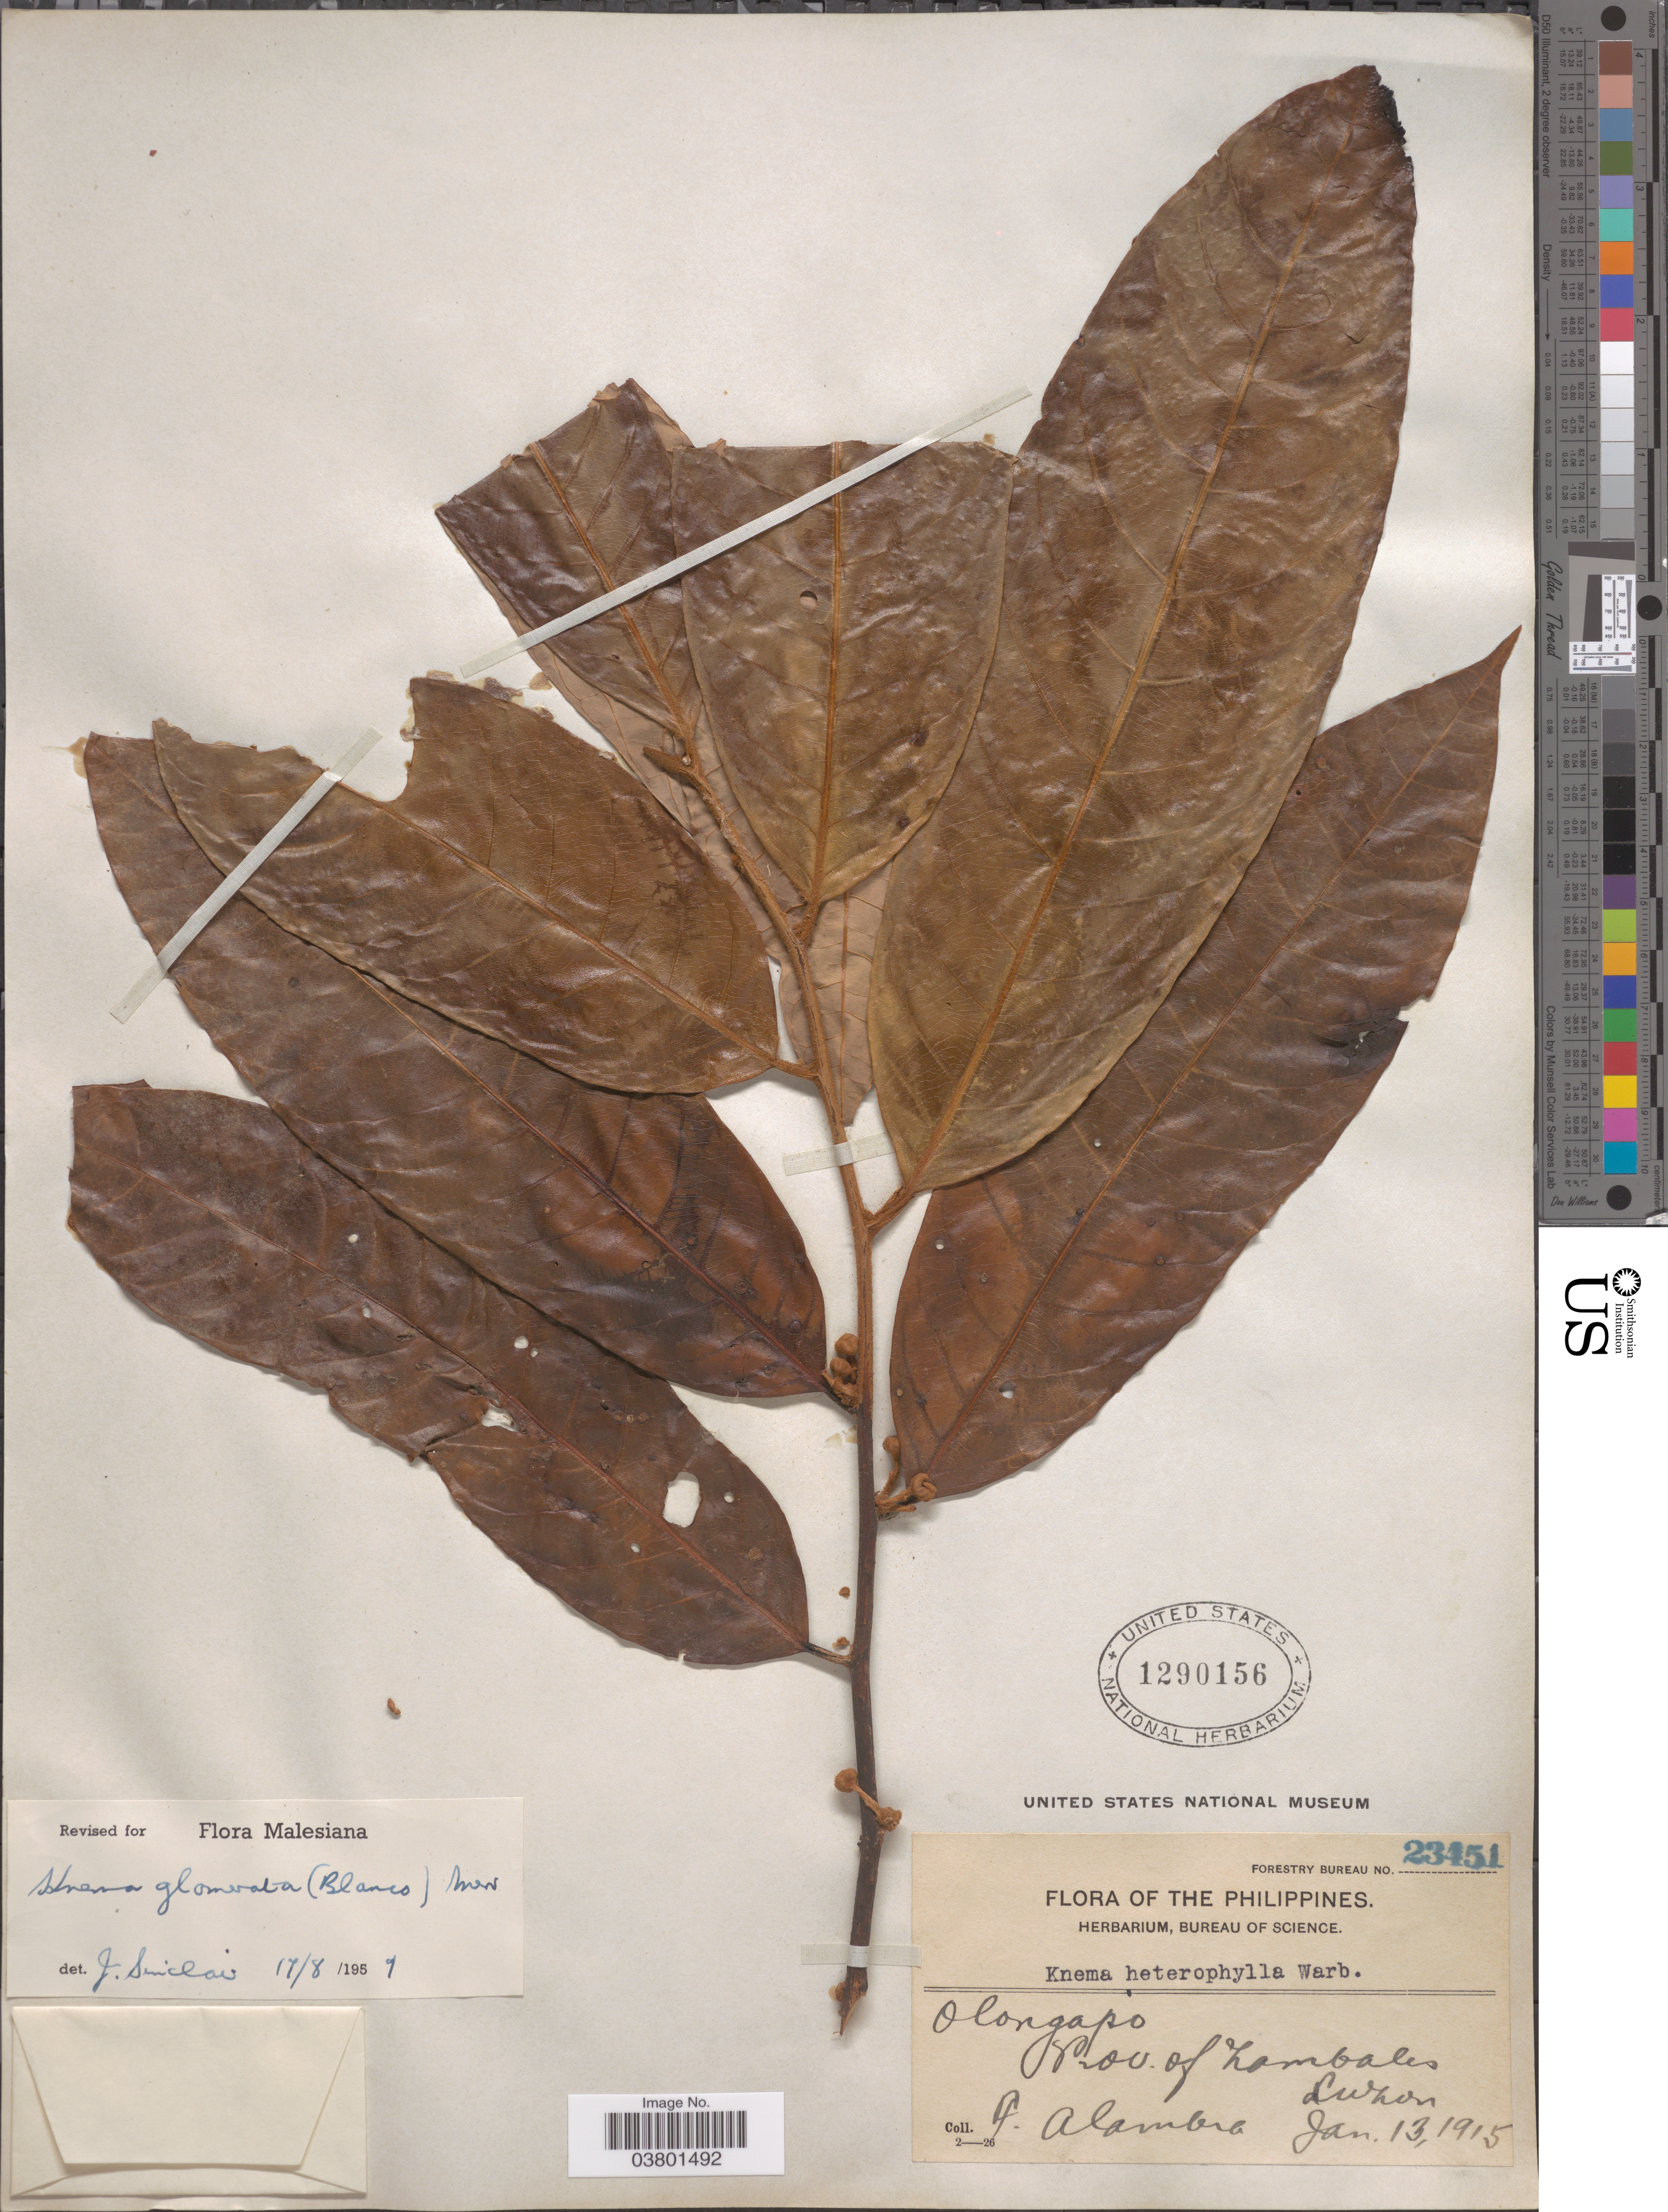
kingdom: Plantae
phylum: Tracheophyta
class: Magnoliopsida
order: Magnoliales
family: Myristicaceae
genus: Knema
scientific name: Knema glomerata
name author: (Blanco) Merr.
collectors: F. Alambra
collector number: Forestry Bureau 23451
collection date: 1915-01-13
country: Philippines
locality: Olongapo. Prov. of Zambales. Luzon.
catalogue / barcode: US 1290156